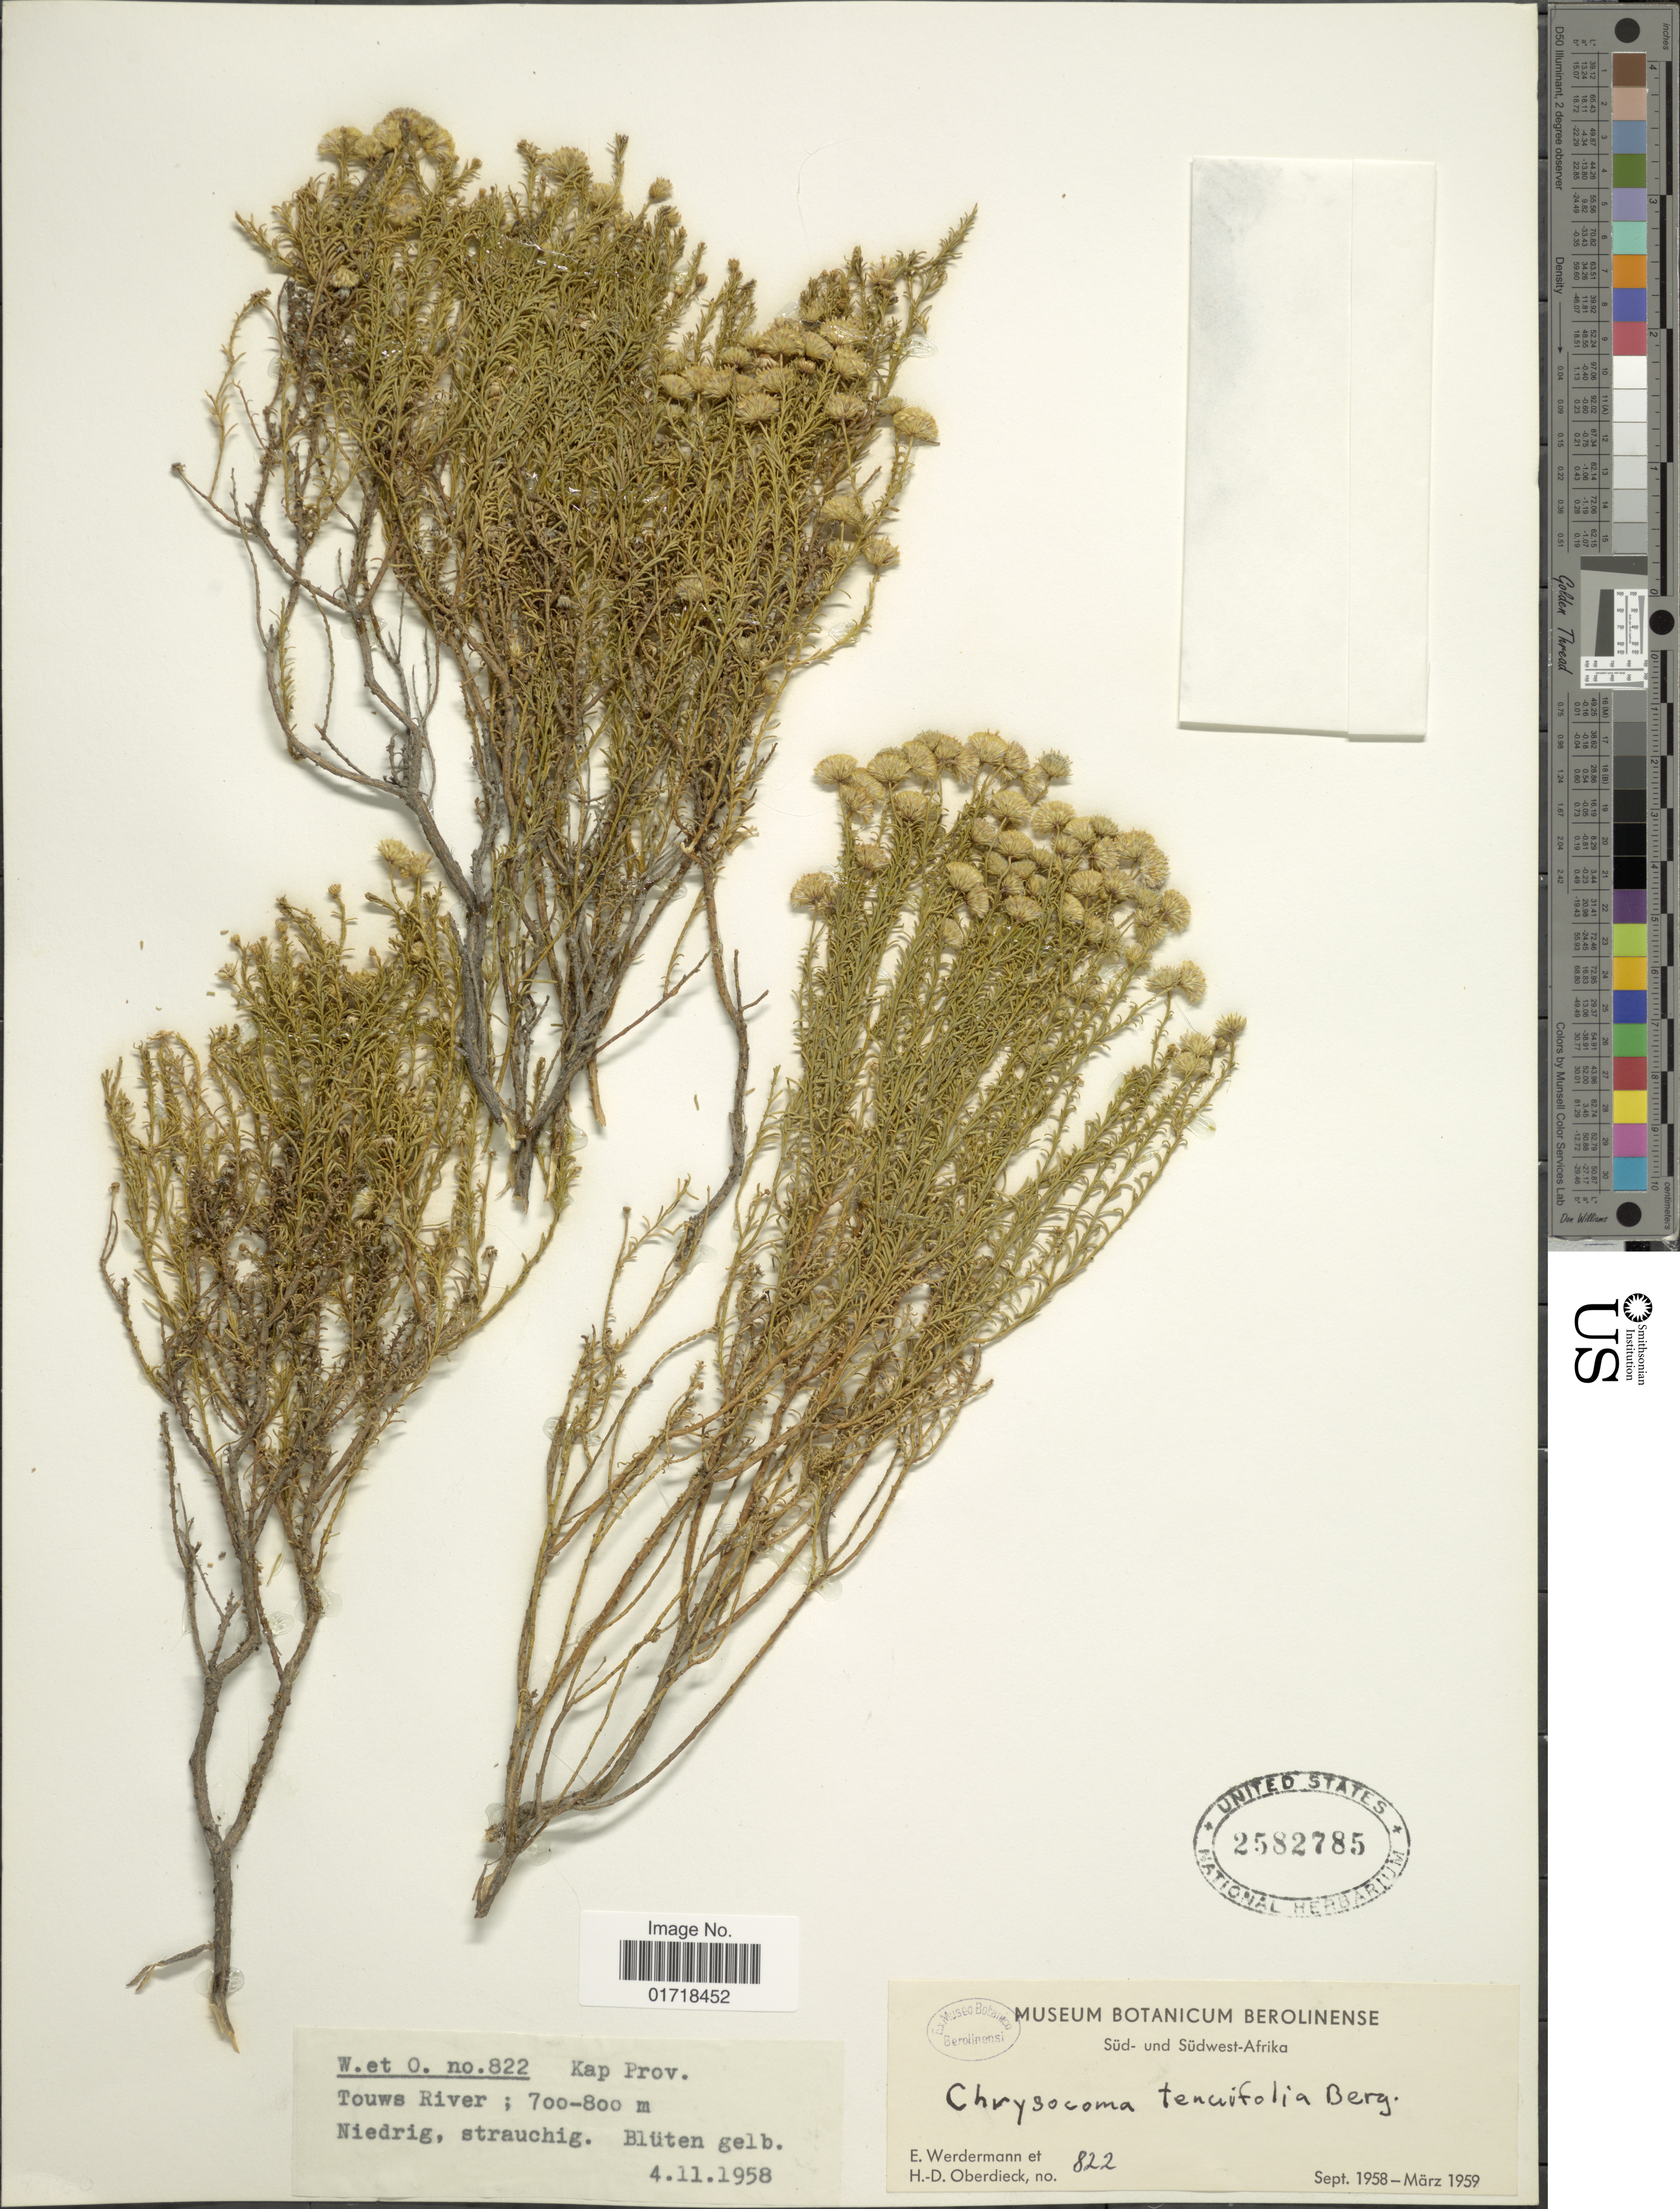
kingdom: Plantae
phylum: Tracheophyta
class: Magnoliopsida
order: Asterales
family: Asteraceae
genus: Chrysocoma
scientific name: Chrysocoma tenuifolia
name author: P.J. Bergius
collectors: E. Wedermann & H. Oberdieck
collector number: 822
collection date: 1958-11-04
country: South Africa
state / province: Western Cape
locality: Touws River, Niedrig, Strauchig.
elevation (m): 700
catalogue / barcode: US 2582785